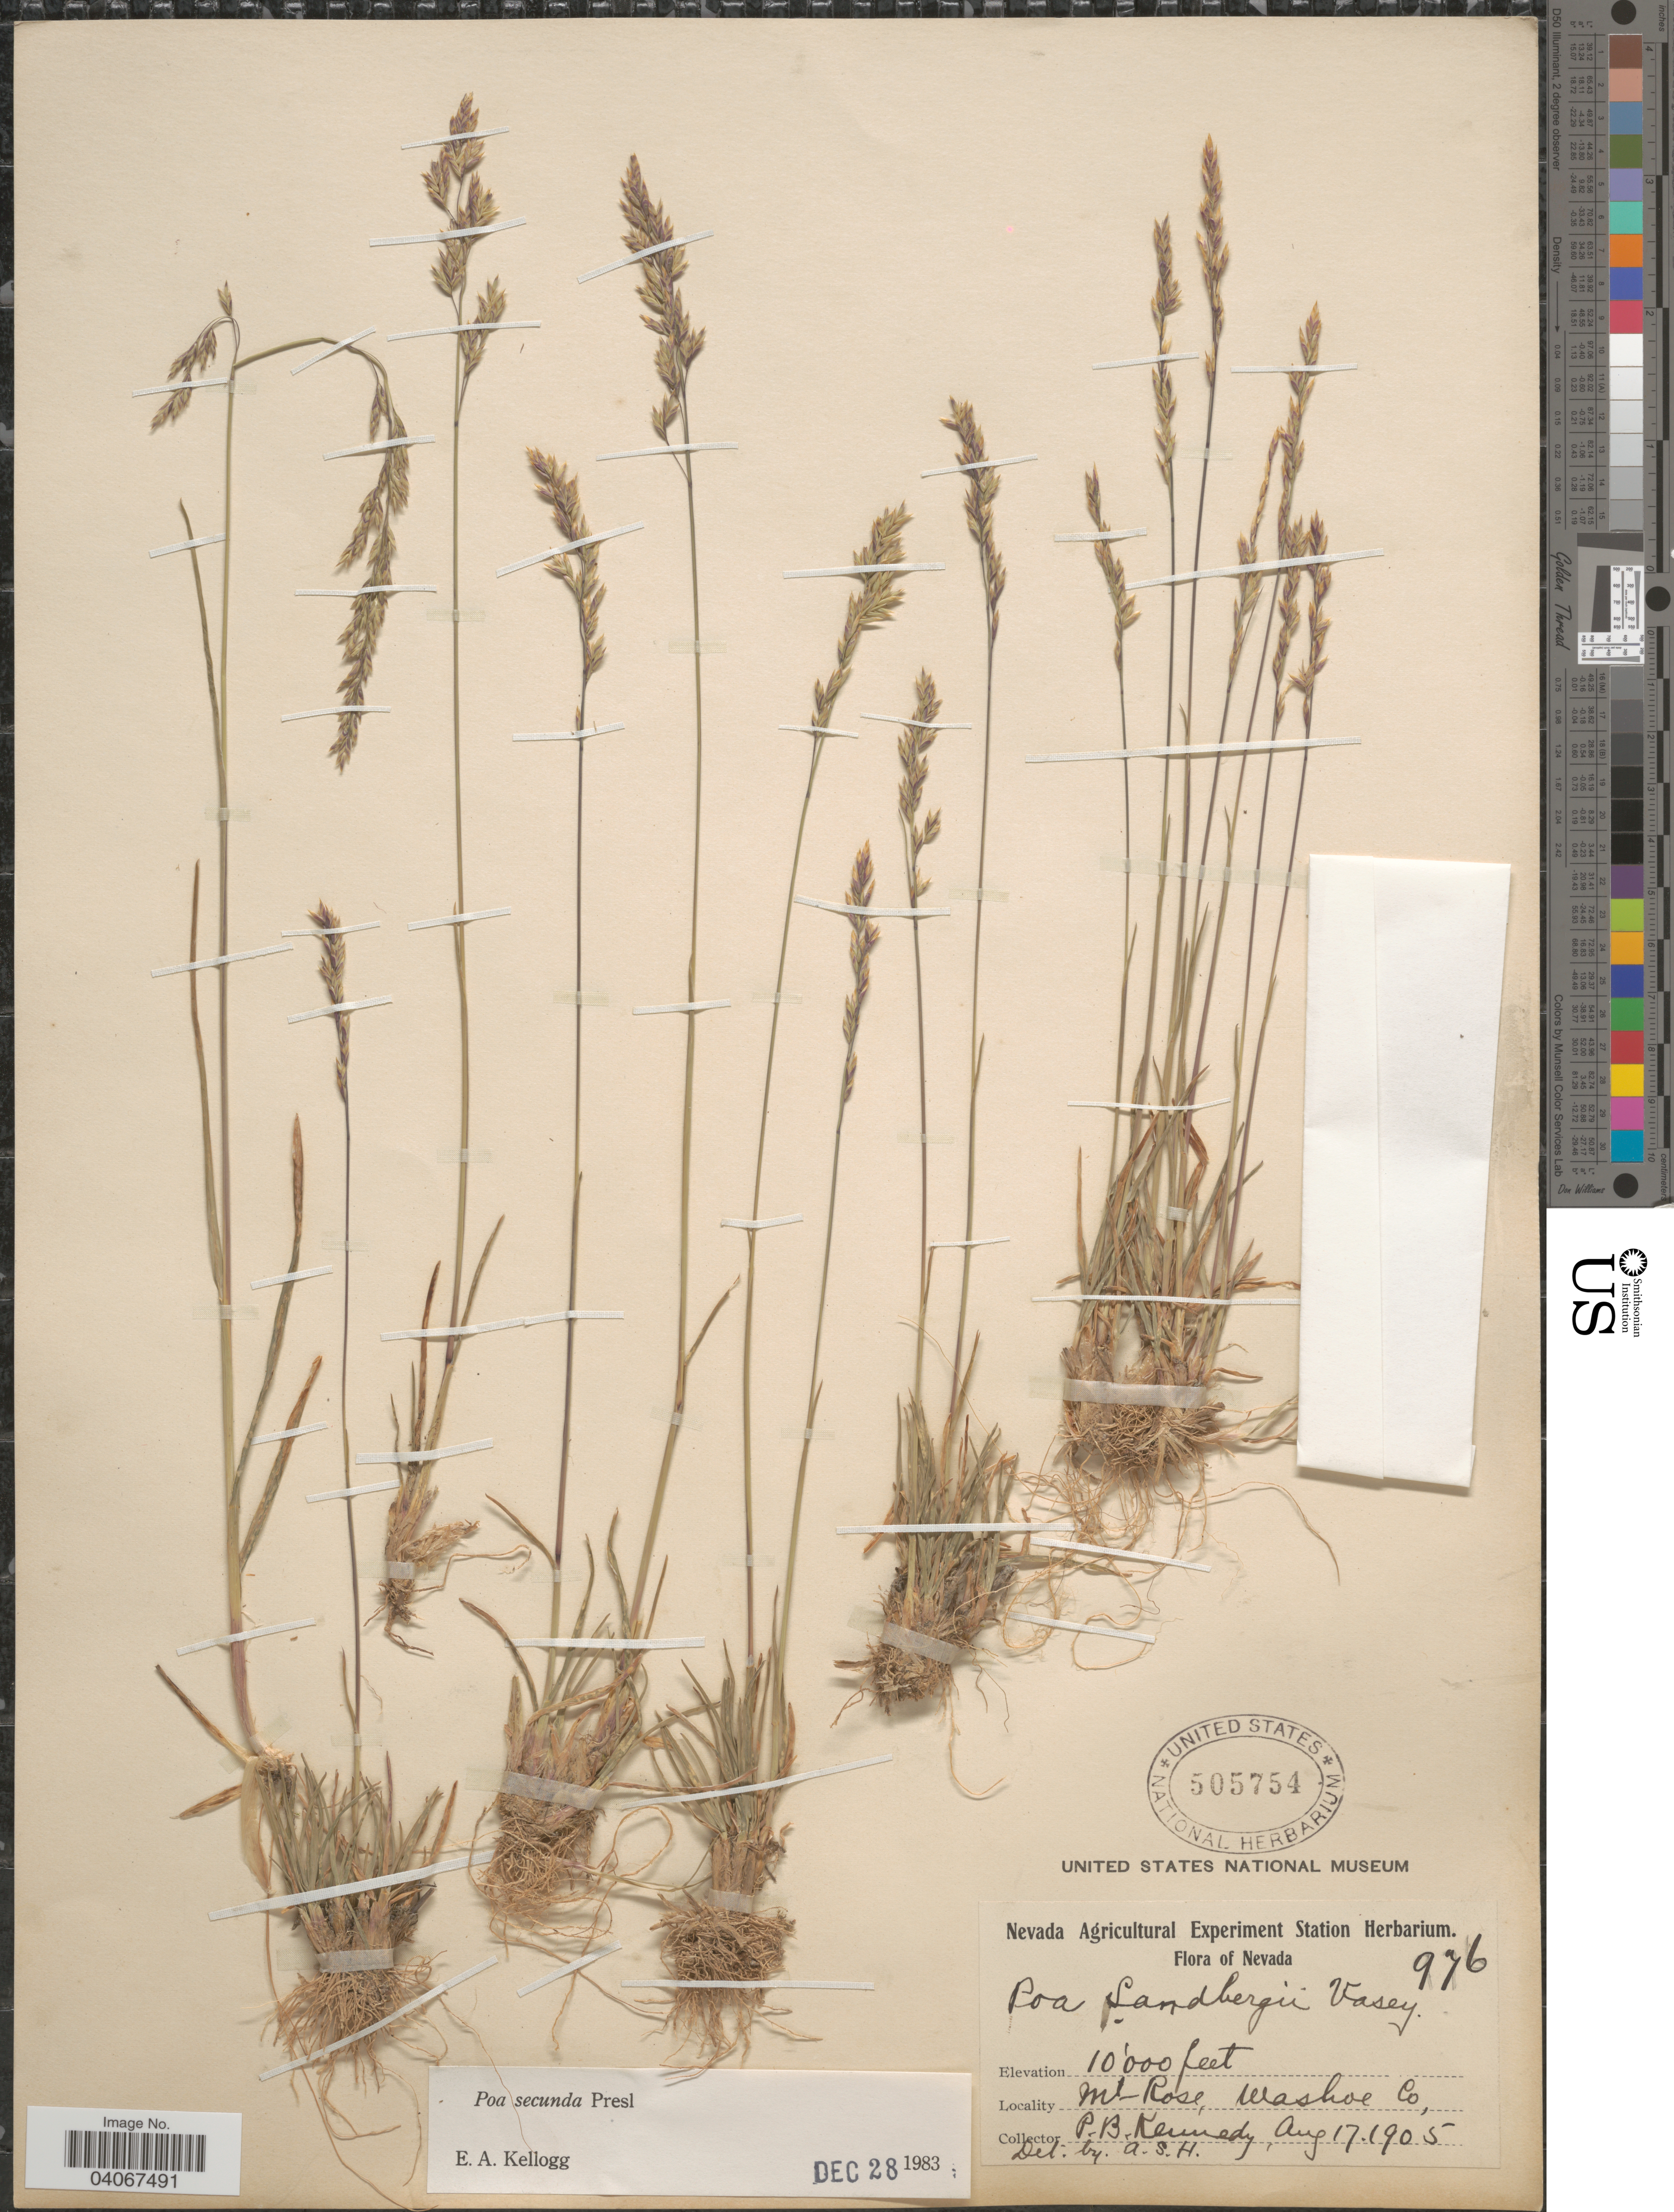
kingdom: Plantae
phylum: Tracheophyta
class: Liliopsida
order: Poales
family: Poaceae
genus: Poa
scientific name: Poa secunda subsp. secunda var. secunda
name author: J. Presl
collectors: P. B. Kennedy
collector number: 976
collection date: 1905-08-17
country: United States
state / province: Nevada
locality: Mt. Rose, Washoe Co.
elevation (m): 3048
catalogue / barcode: US 505754